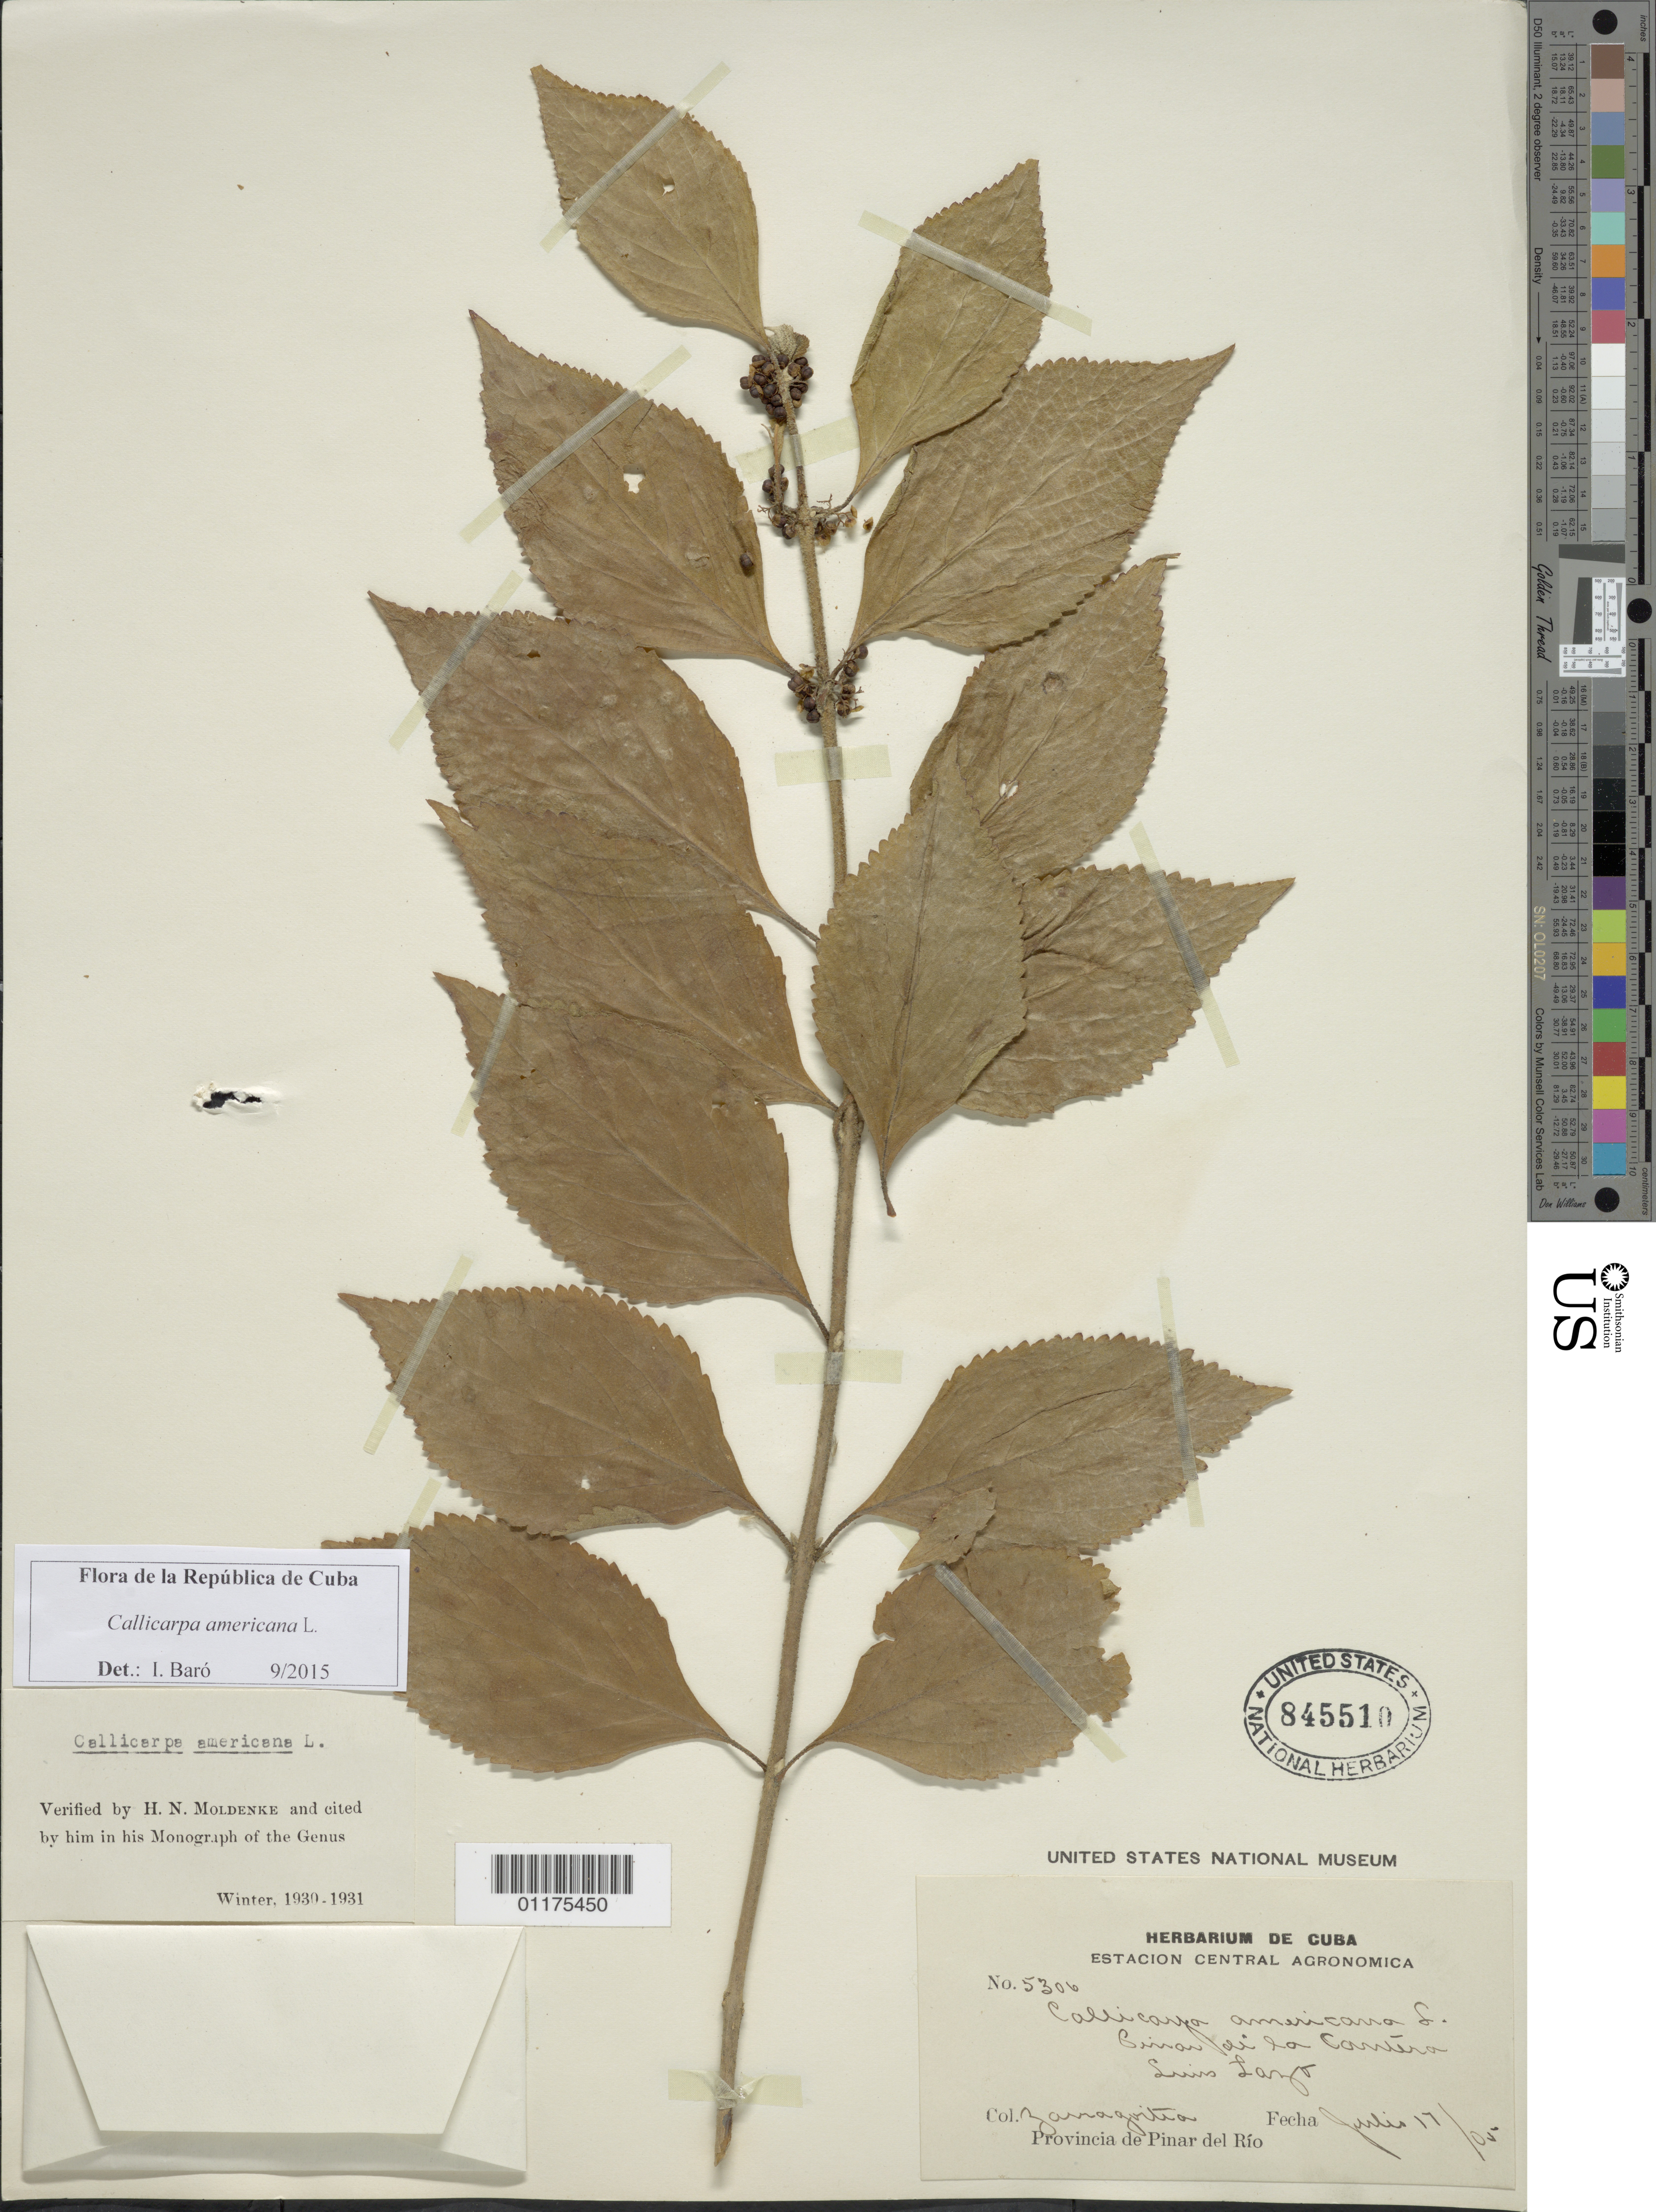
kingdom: Plantae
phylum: Tracheophyta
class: Magnoliopsida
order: Lamiales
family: Lamiaceae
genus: Callicarpa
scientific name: Callicarpa americana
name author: L.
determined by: Baró Oliedo, I.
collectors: B. Zanaquitia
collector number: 5306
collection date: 1905-07-17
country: Cuba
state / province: Pinar del Rio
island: Cuba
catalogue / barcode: US 845510